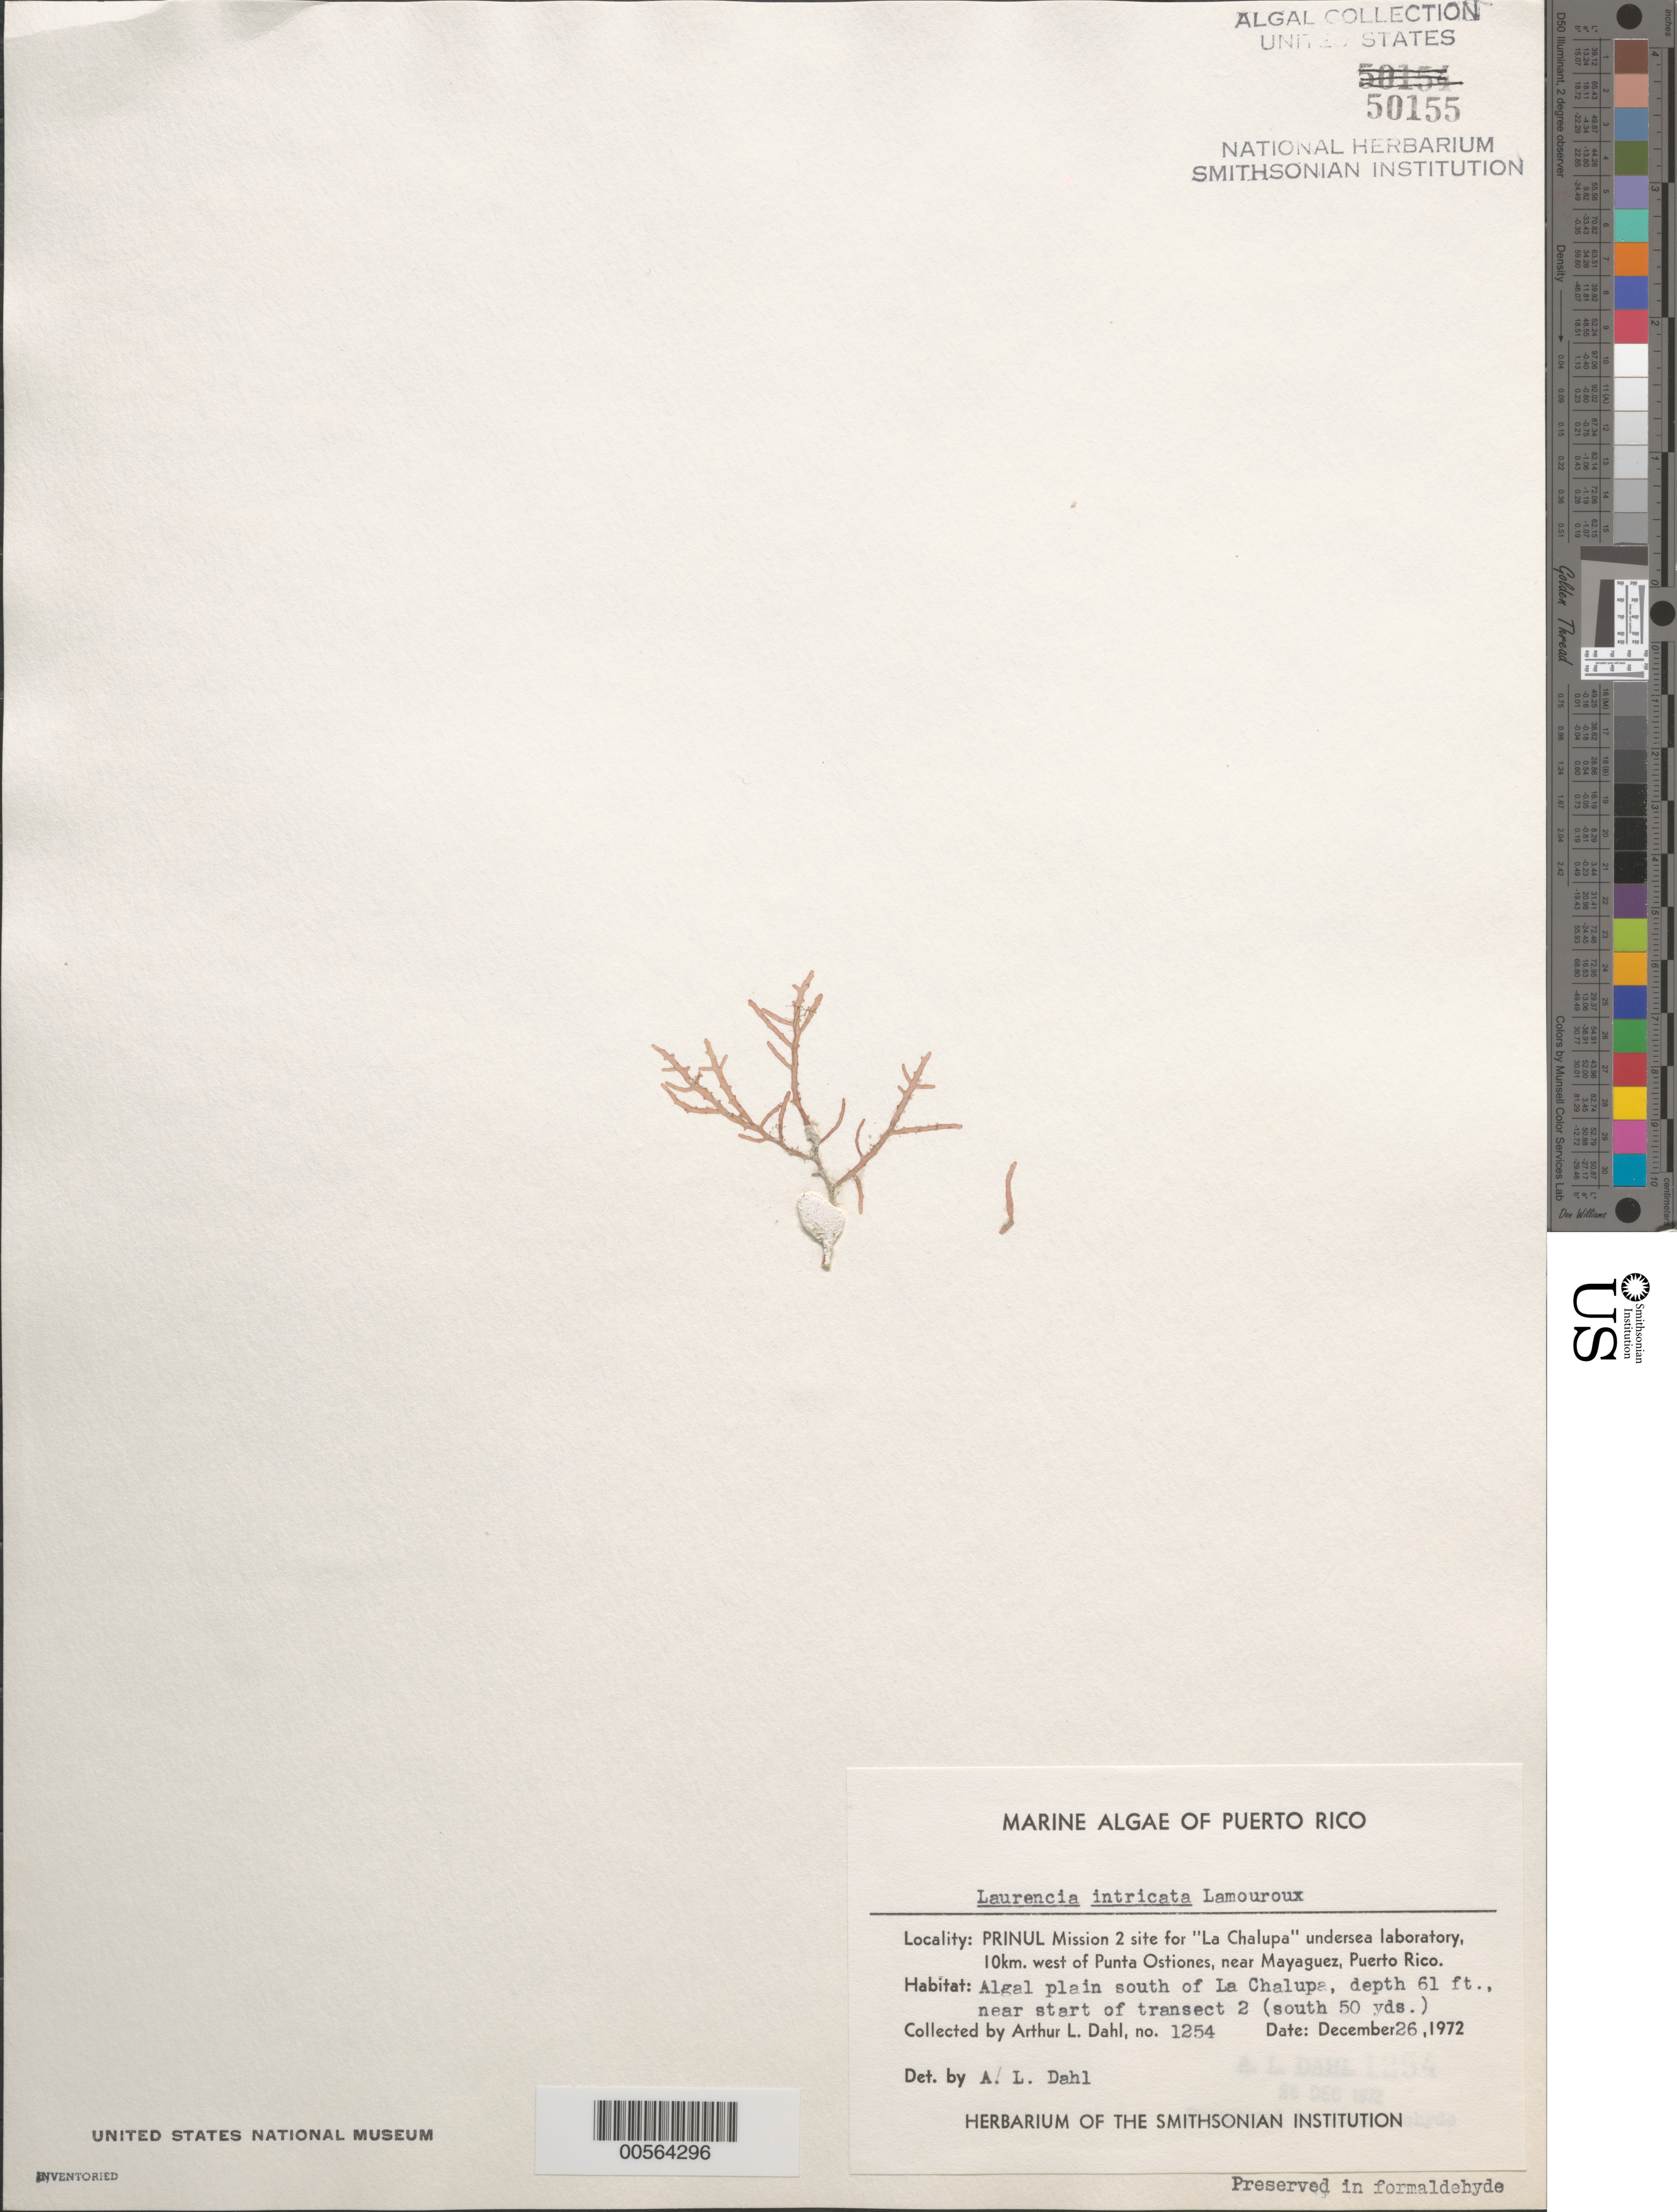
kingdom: Plantae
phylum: Rhodophyta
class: Florideophyceae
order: Ceramiales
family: Rhodomelaceae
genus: Laurencia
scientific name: Laurencia intricata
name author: J.V.Lamouroux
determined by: Dahl, A. E.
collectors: A. Dahl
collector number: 1254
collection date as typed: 26 Dec 1972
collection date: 1972-12-26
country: Puerto Rico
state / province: Mayaguez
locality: La chalupa undersea laboratory, 10 km west of punta ostiones, near mayaguez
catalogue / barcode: US 50155